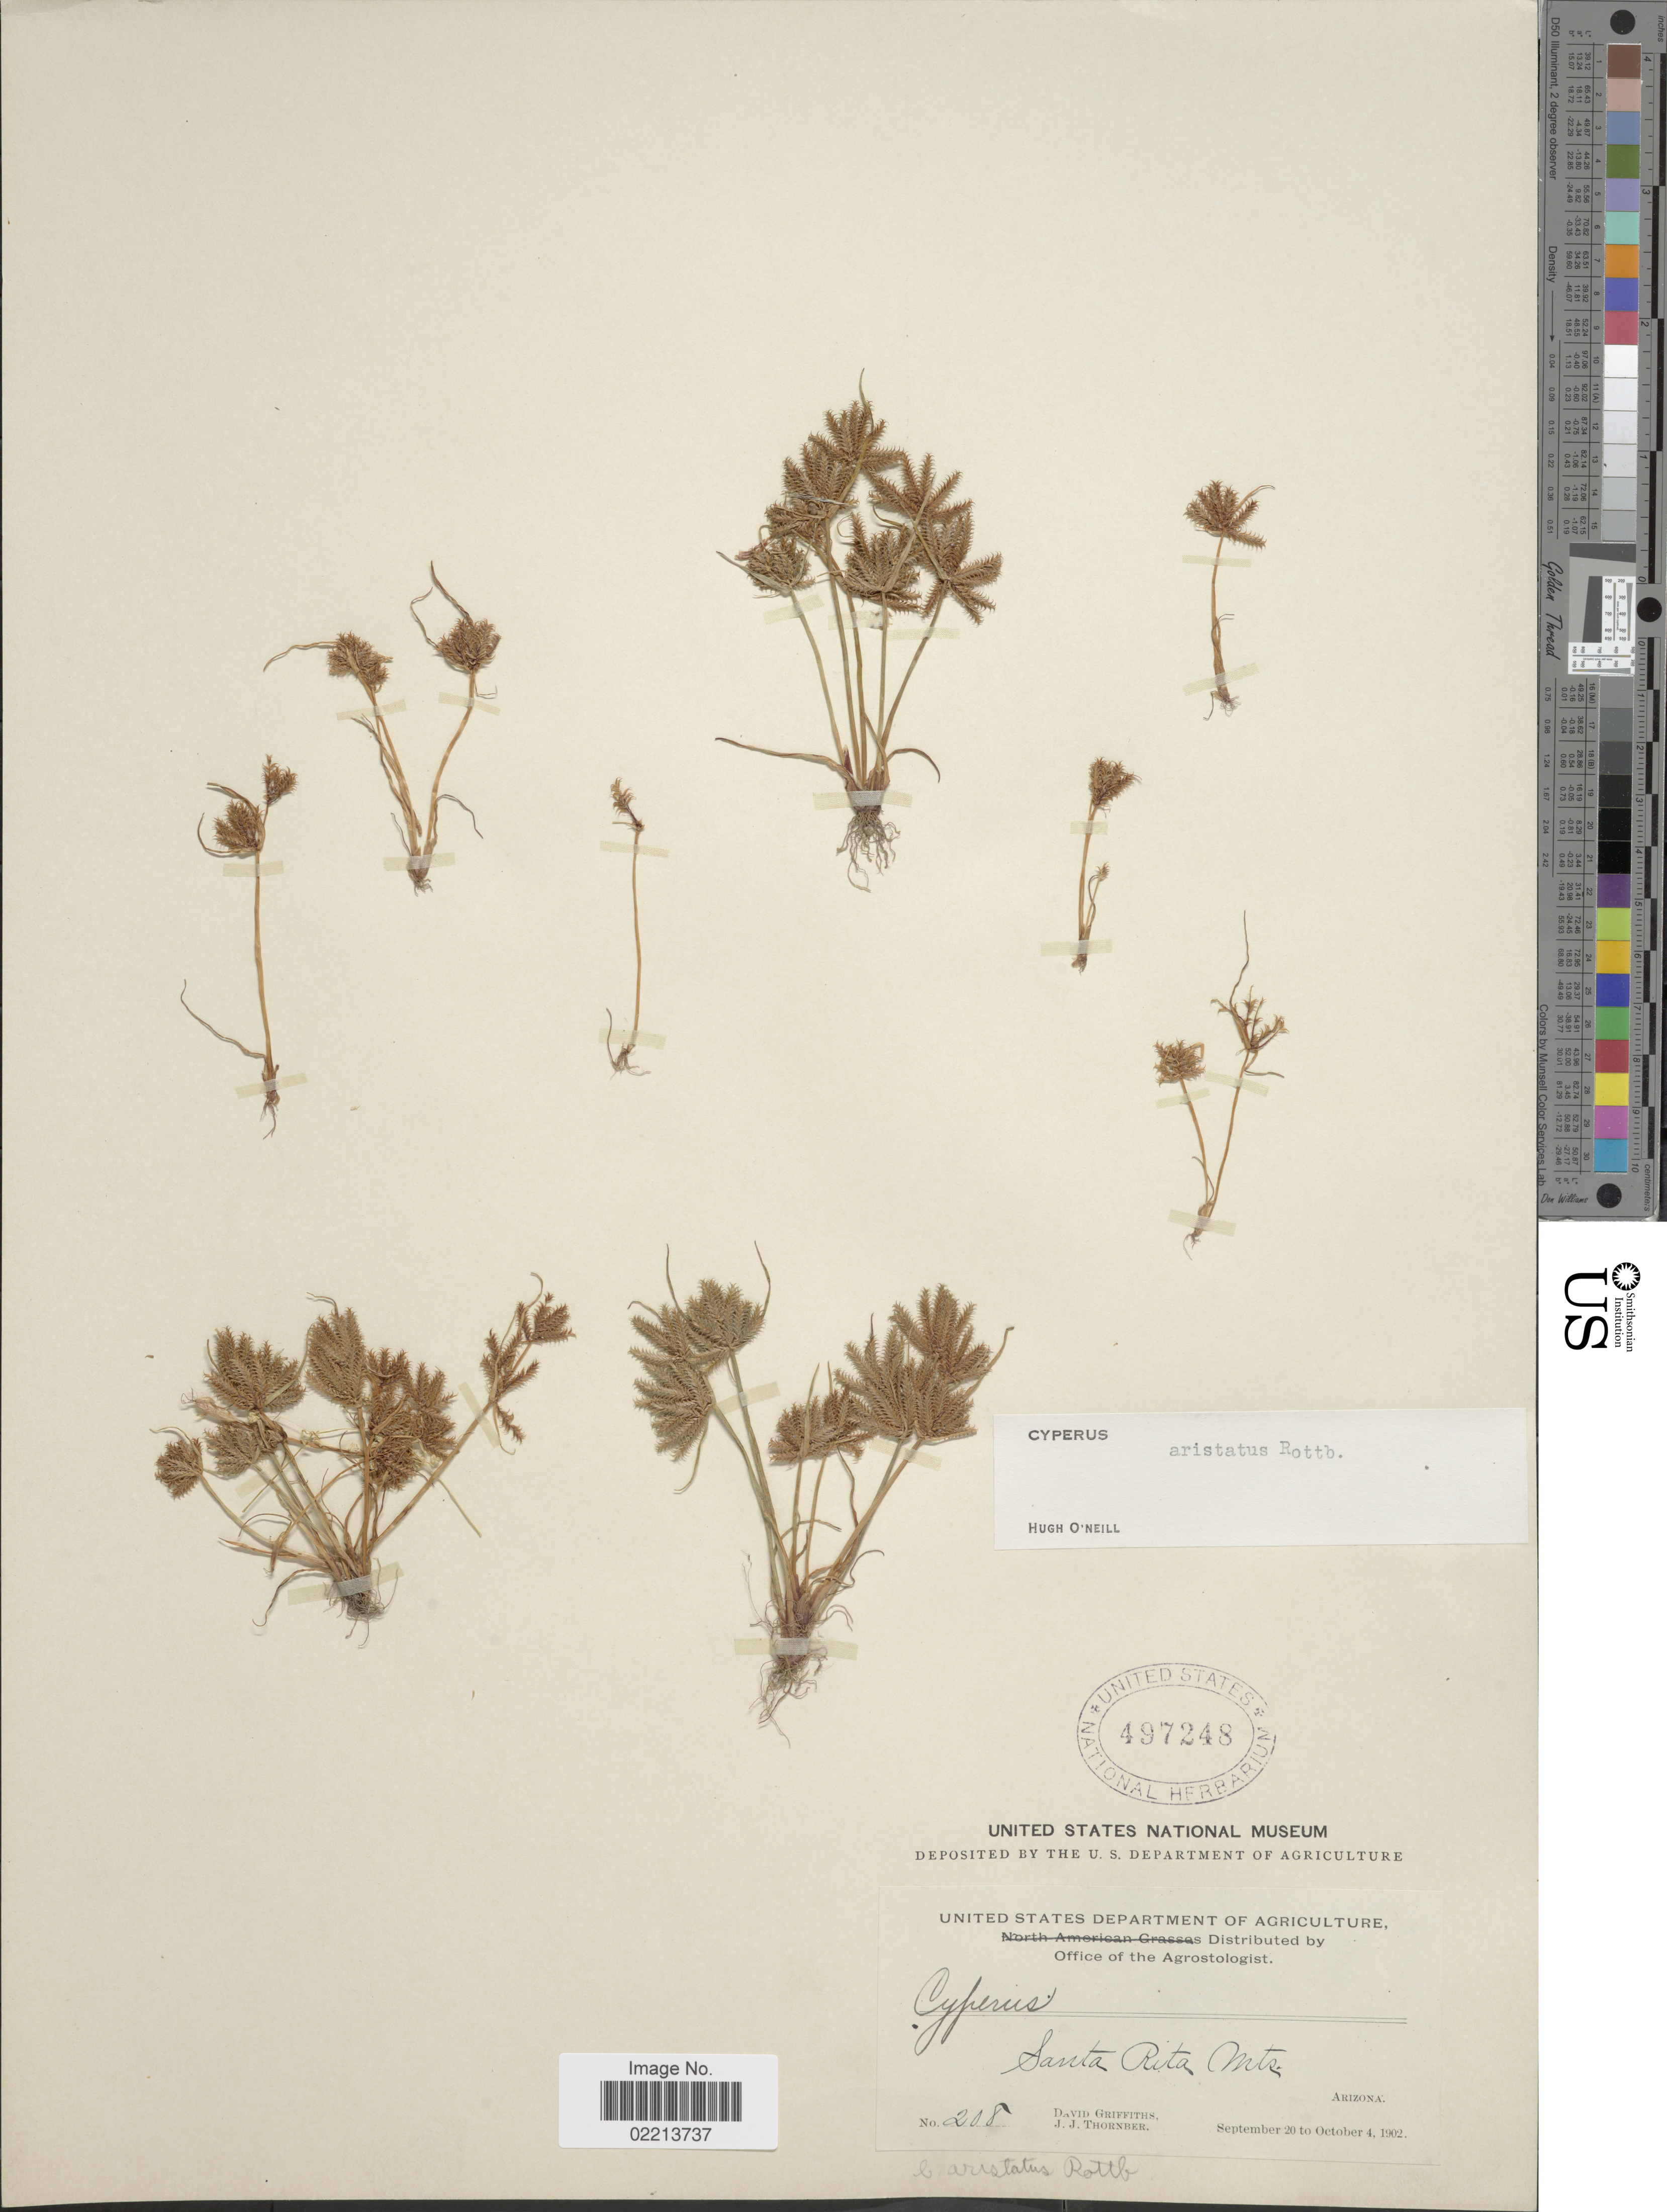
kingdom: Plantae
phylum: Tracheophyta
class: Liliopsida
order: Poales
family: Cyperaceae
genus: Cyperus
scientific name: Cyperus squarrosus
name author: L.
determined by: Strong, Mark T., (BOT), Smithsonian Institution - National Museum of Natural History (UNITED STATES)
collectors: D. Griffiths & J. Thornber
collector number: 208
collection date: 1902-09-20/1902-10-04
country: United States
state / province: Arizona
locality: Santa Rita Mts.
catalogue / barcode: US 497248